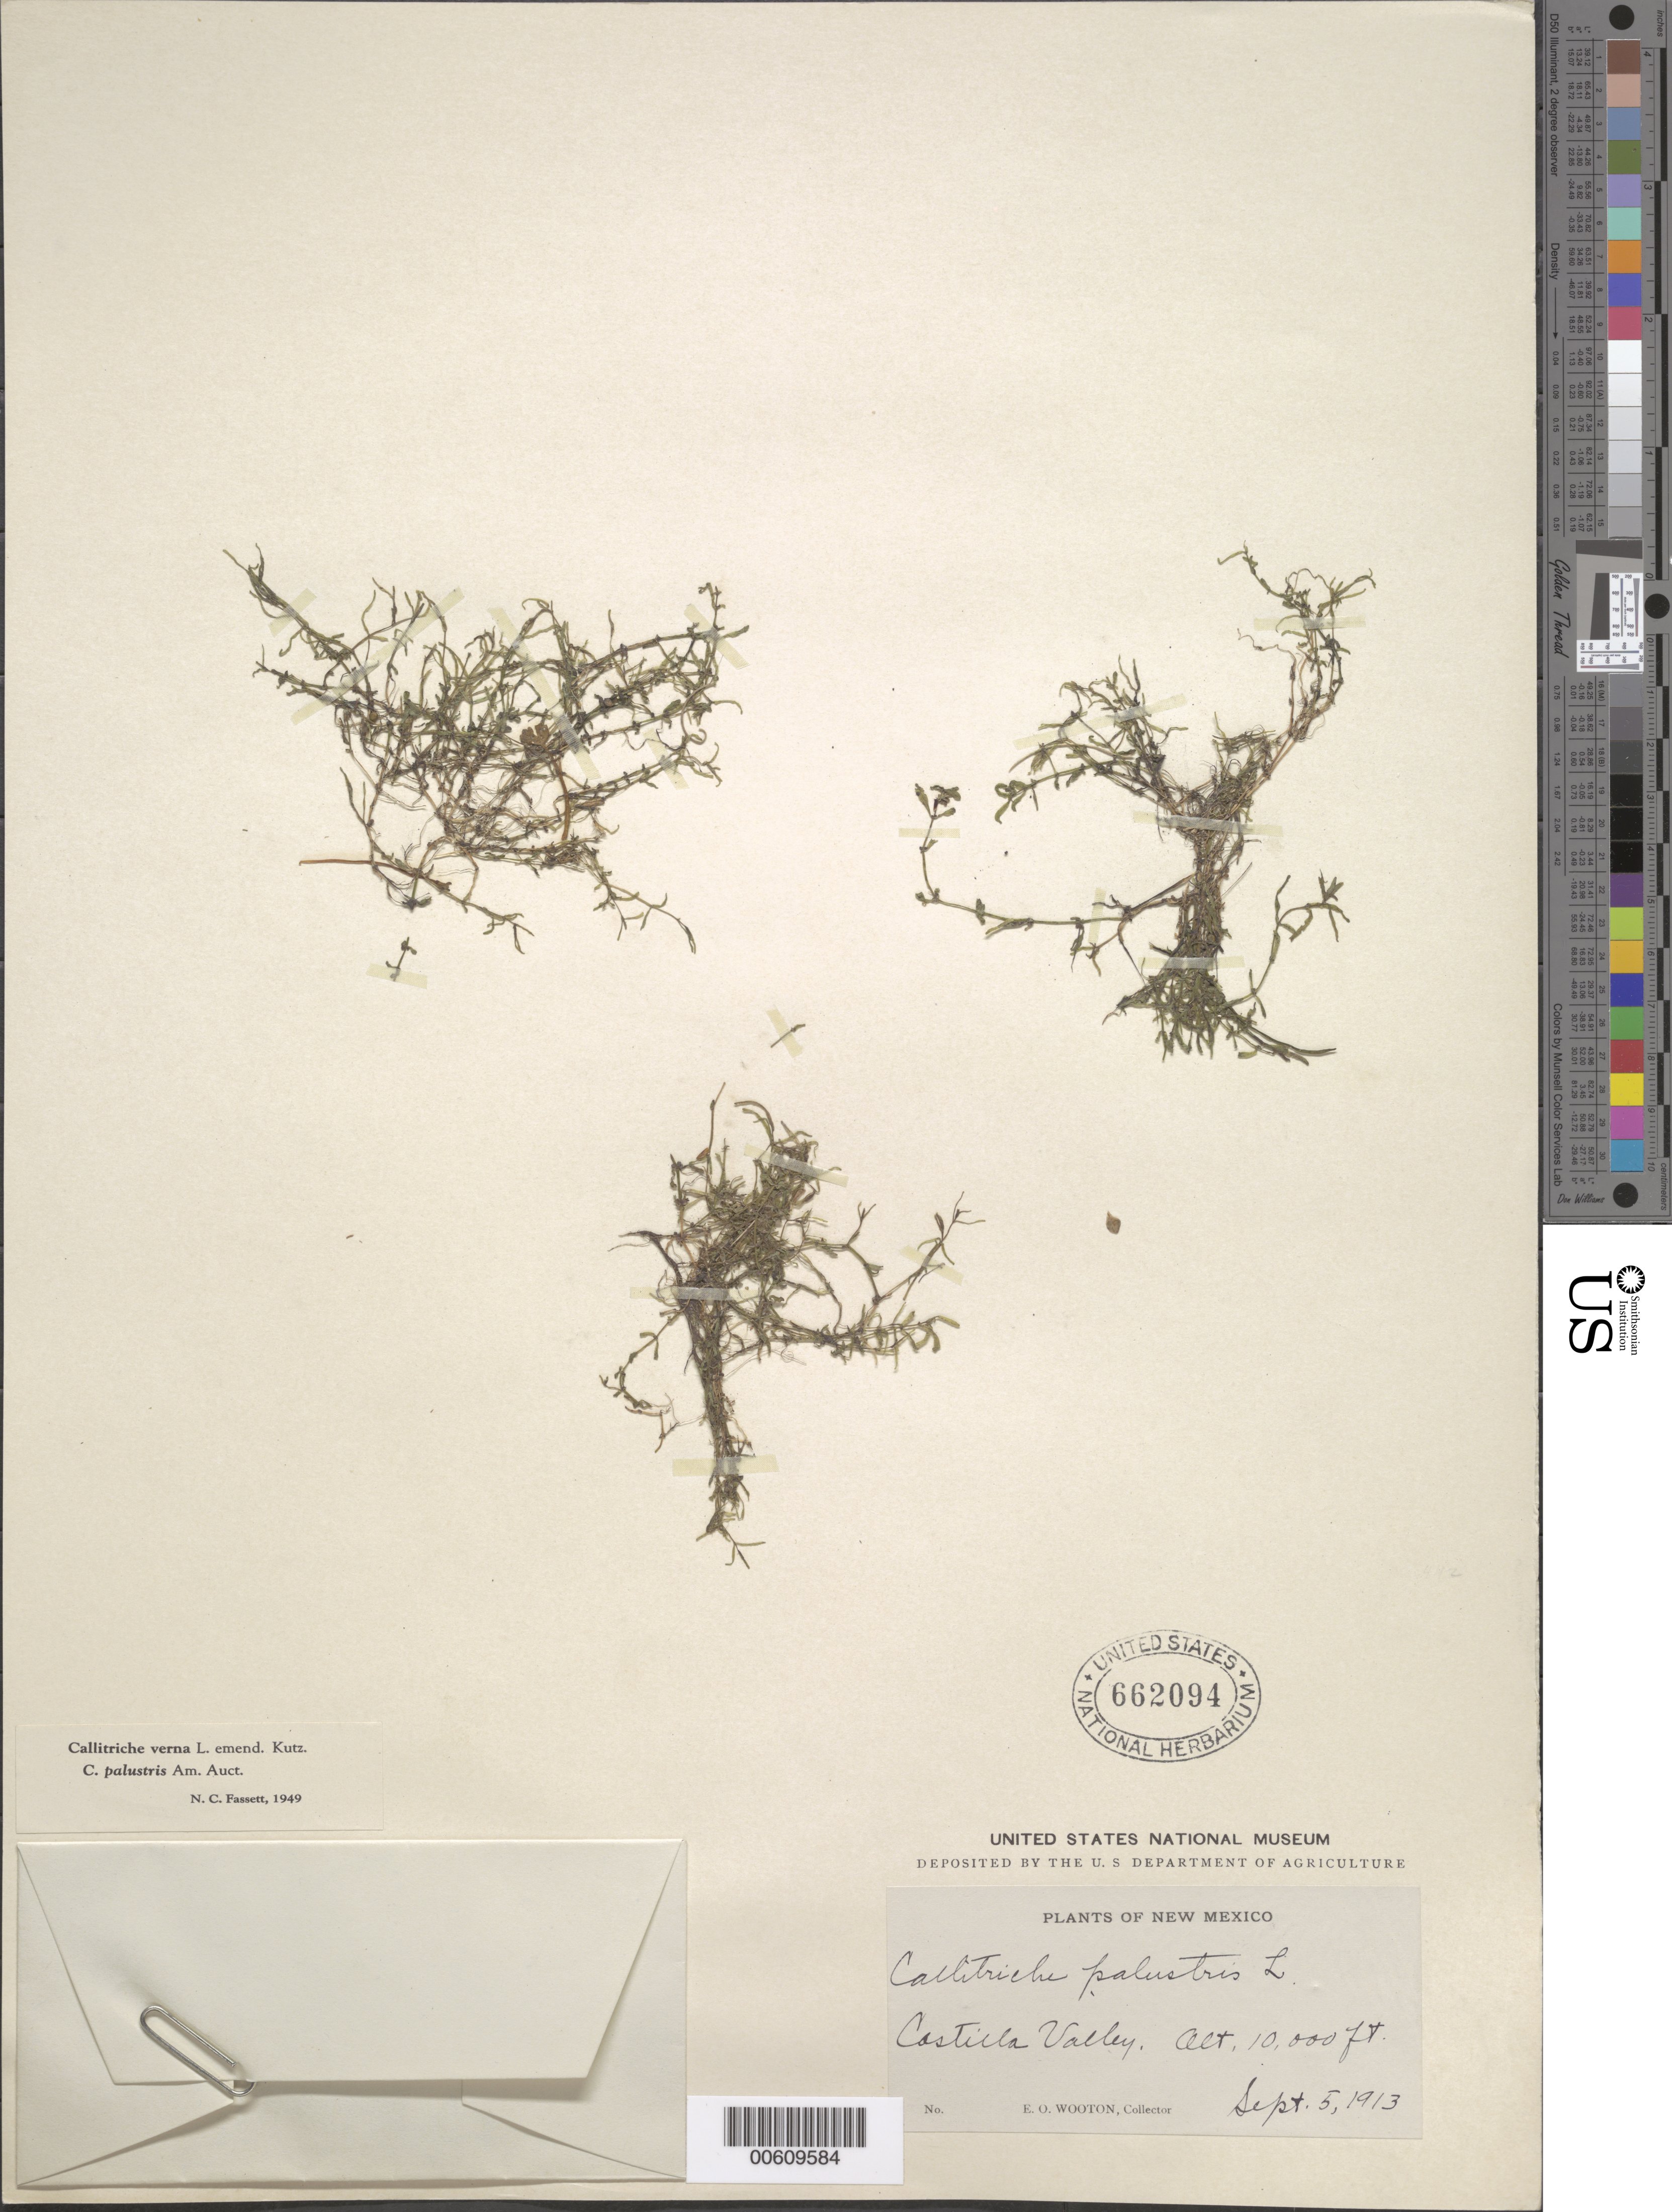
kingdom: Plantae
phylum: Tracheophyta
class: Magnoliopsida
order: Lamiales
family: Plantaginaceae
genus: Callitriche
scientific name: Callitriche verna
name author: L.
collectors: E. O. Wooton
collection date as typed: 05 Sep 1913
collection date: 1913-09-05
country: United States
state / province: New Mexico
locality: Castilla Valley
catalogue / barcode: US 662094